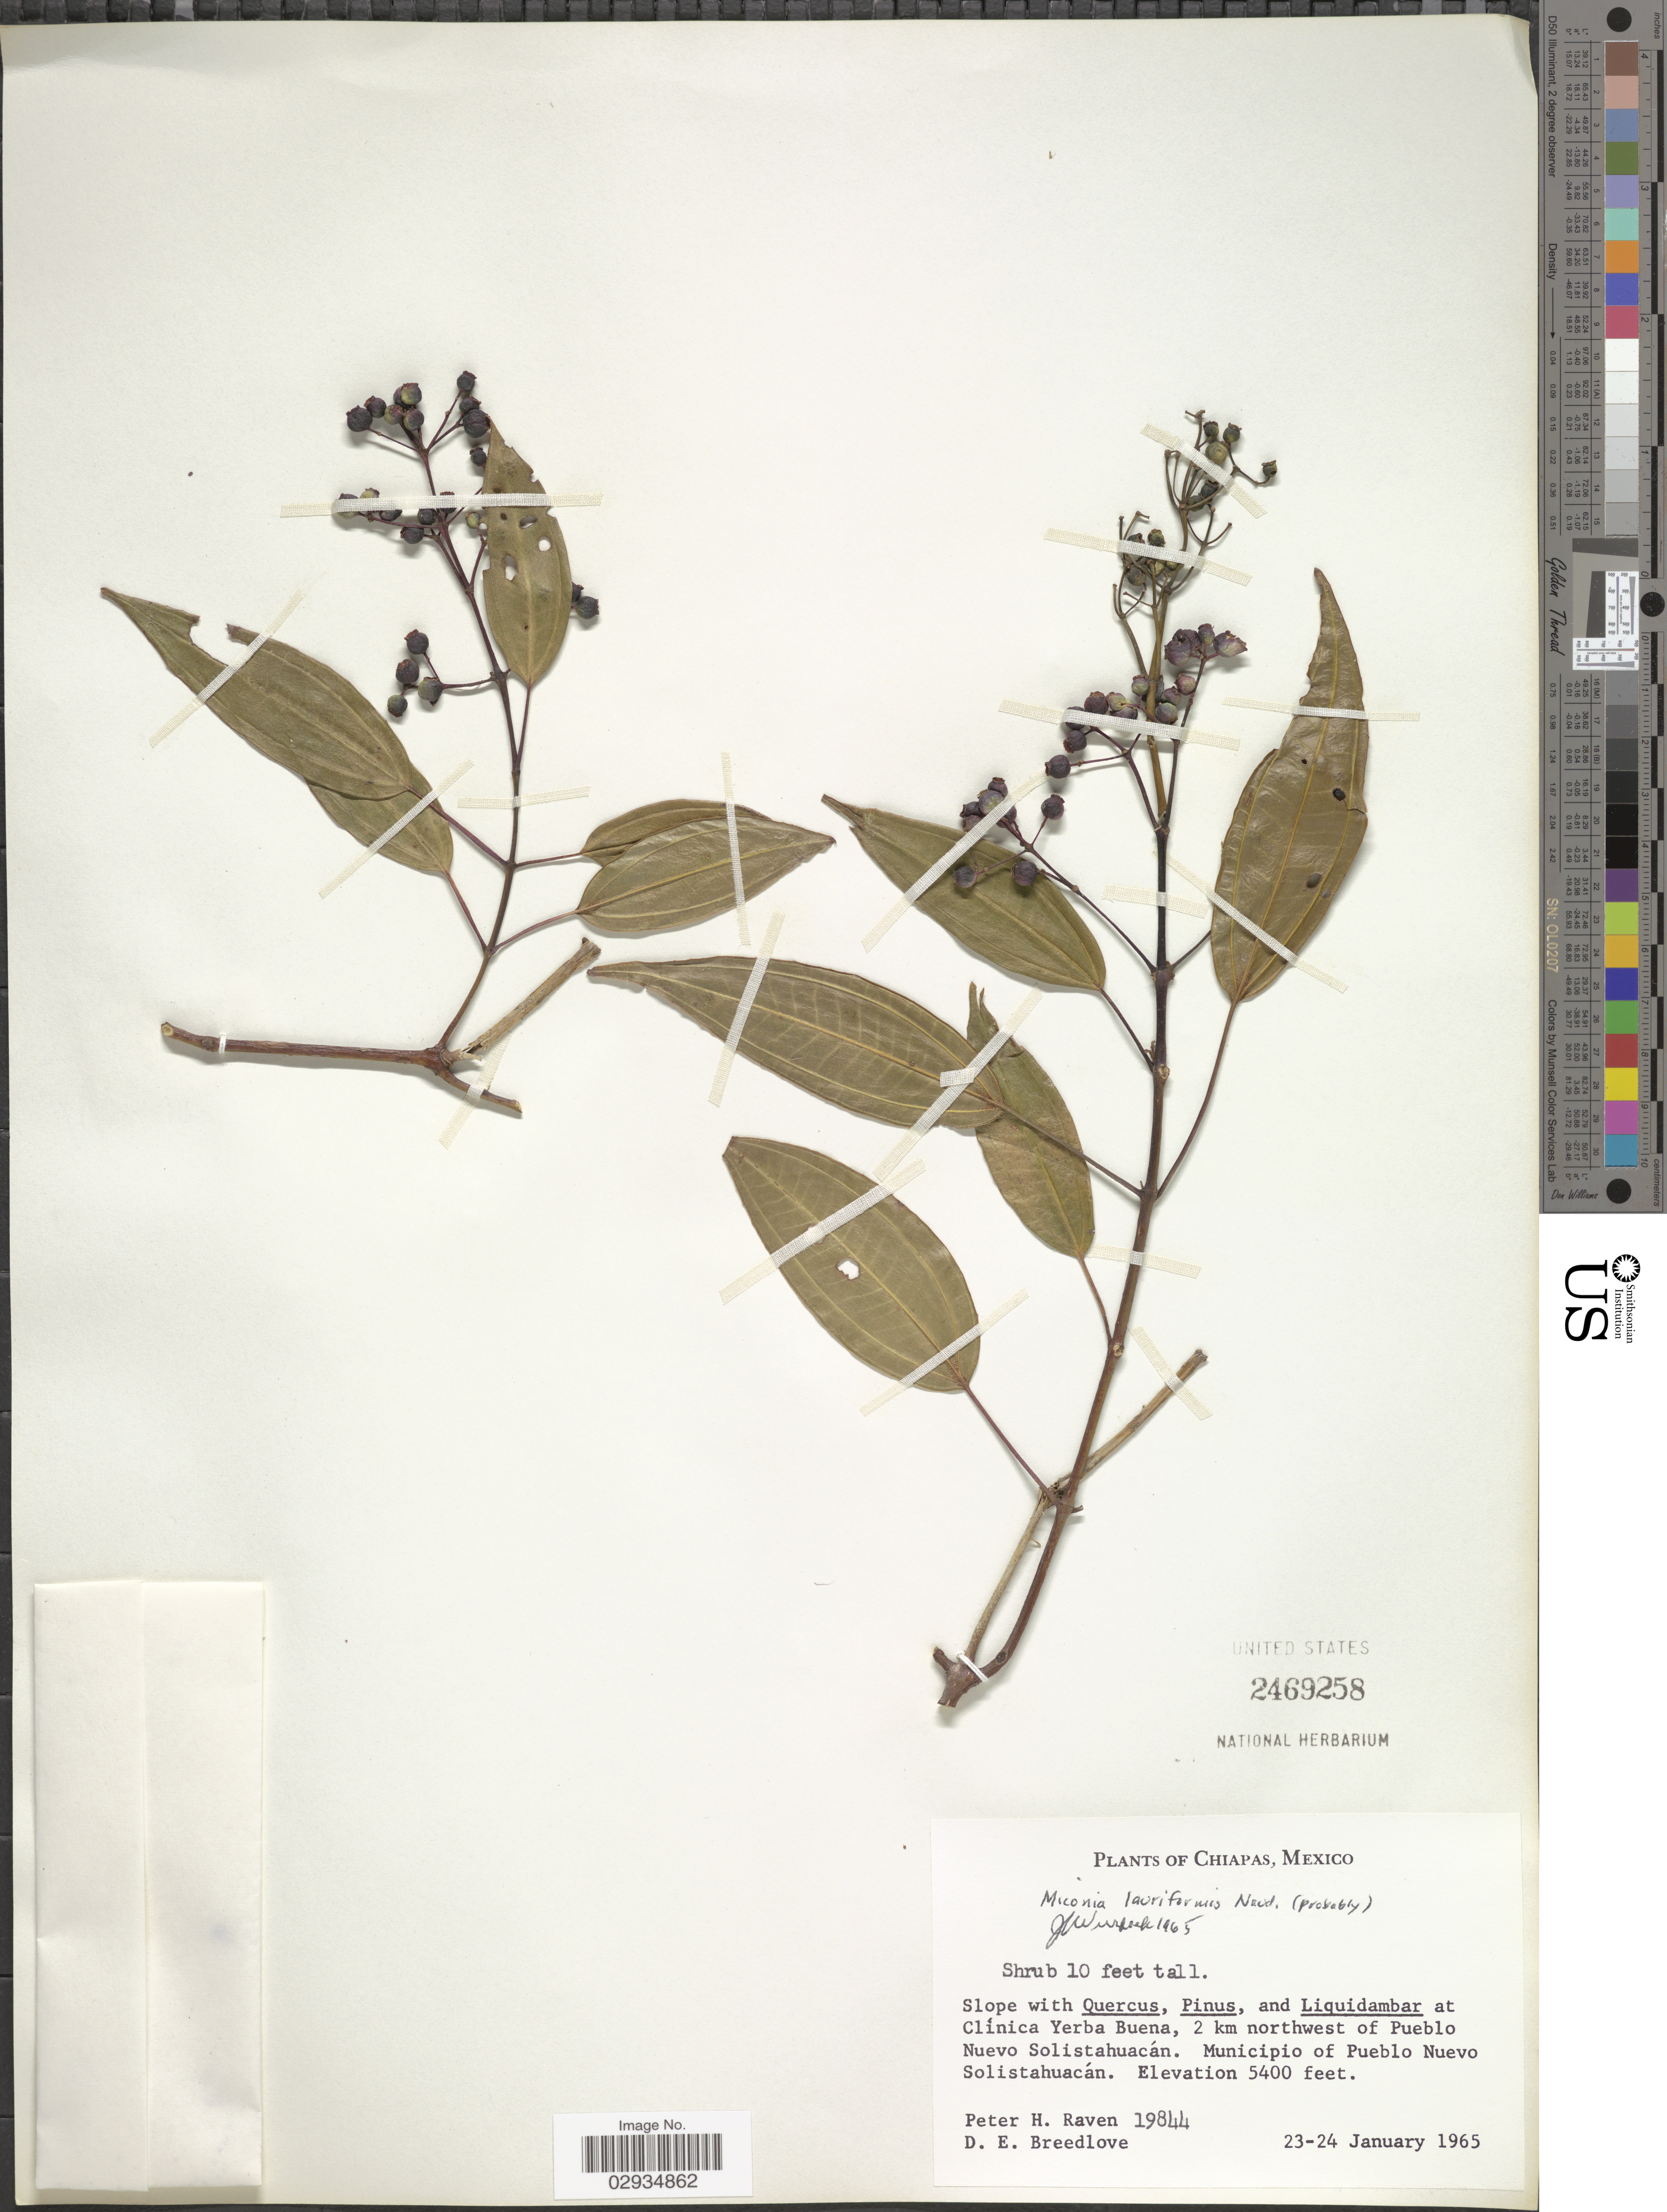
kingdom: Plantae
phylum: Tracheophyta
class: Magnoliopsida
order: Myrtales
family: Melastomataceae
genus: Miconia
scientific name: Miconia lauriformis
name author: Naudin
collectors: P. Raven & D. E. Breedlove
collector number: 19844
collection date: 1965-01-23/1965-01-24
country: Mexico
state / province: Chiapas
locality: At Clínica Yerba Buena, 2 km northwest of Pueblo Nuevo Solistahuacán. Municipio of Pueblo Nuevo Solistahuacán.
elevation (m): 1646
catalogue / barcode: US 2469258